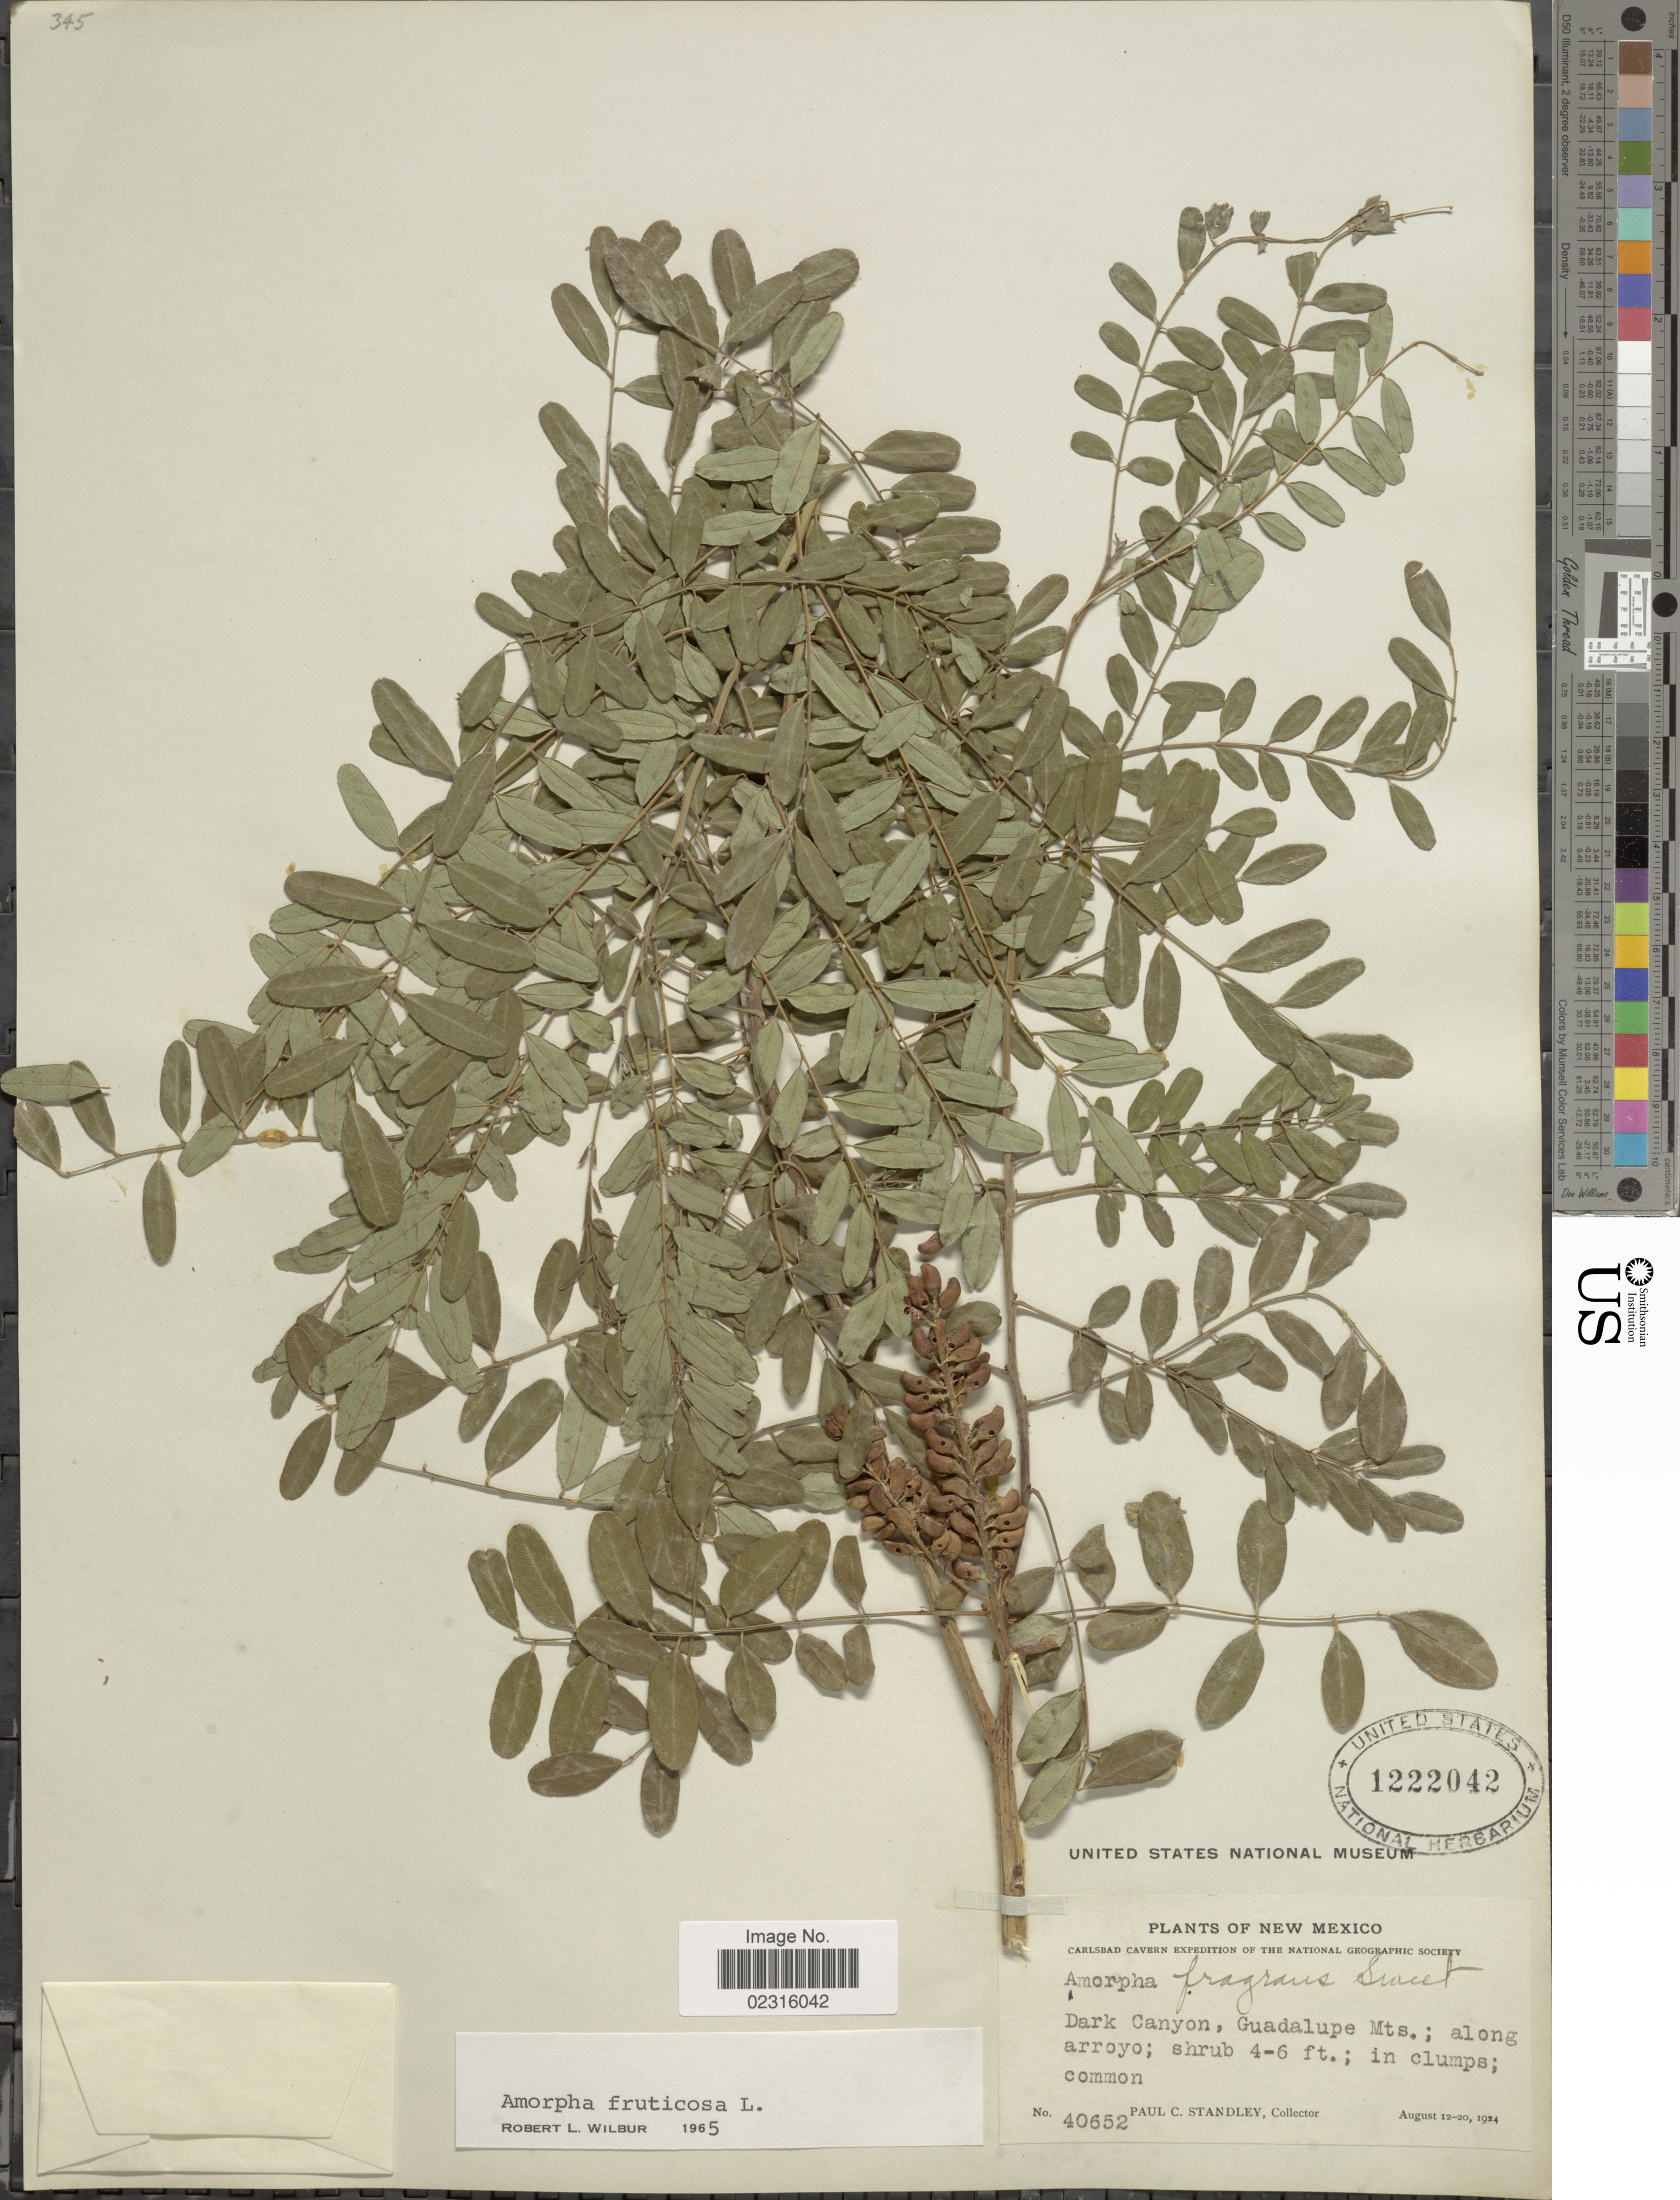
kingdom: Plantae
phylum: Tracheophyta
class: Magnoliopsida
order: Fabales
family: Fabaceae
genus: Amorpha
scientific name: Amorpha fruticosa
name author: L.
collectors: P. C. Standley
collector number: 40652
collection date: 1924-08-12/1924-08-20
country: United States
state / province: New Mexico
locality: Dark Canyon, Guadalupe Mts.; along arroyo; in clumps; common.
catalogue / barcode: US 122042